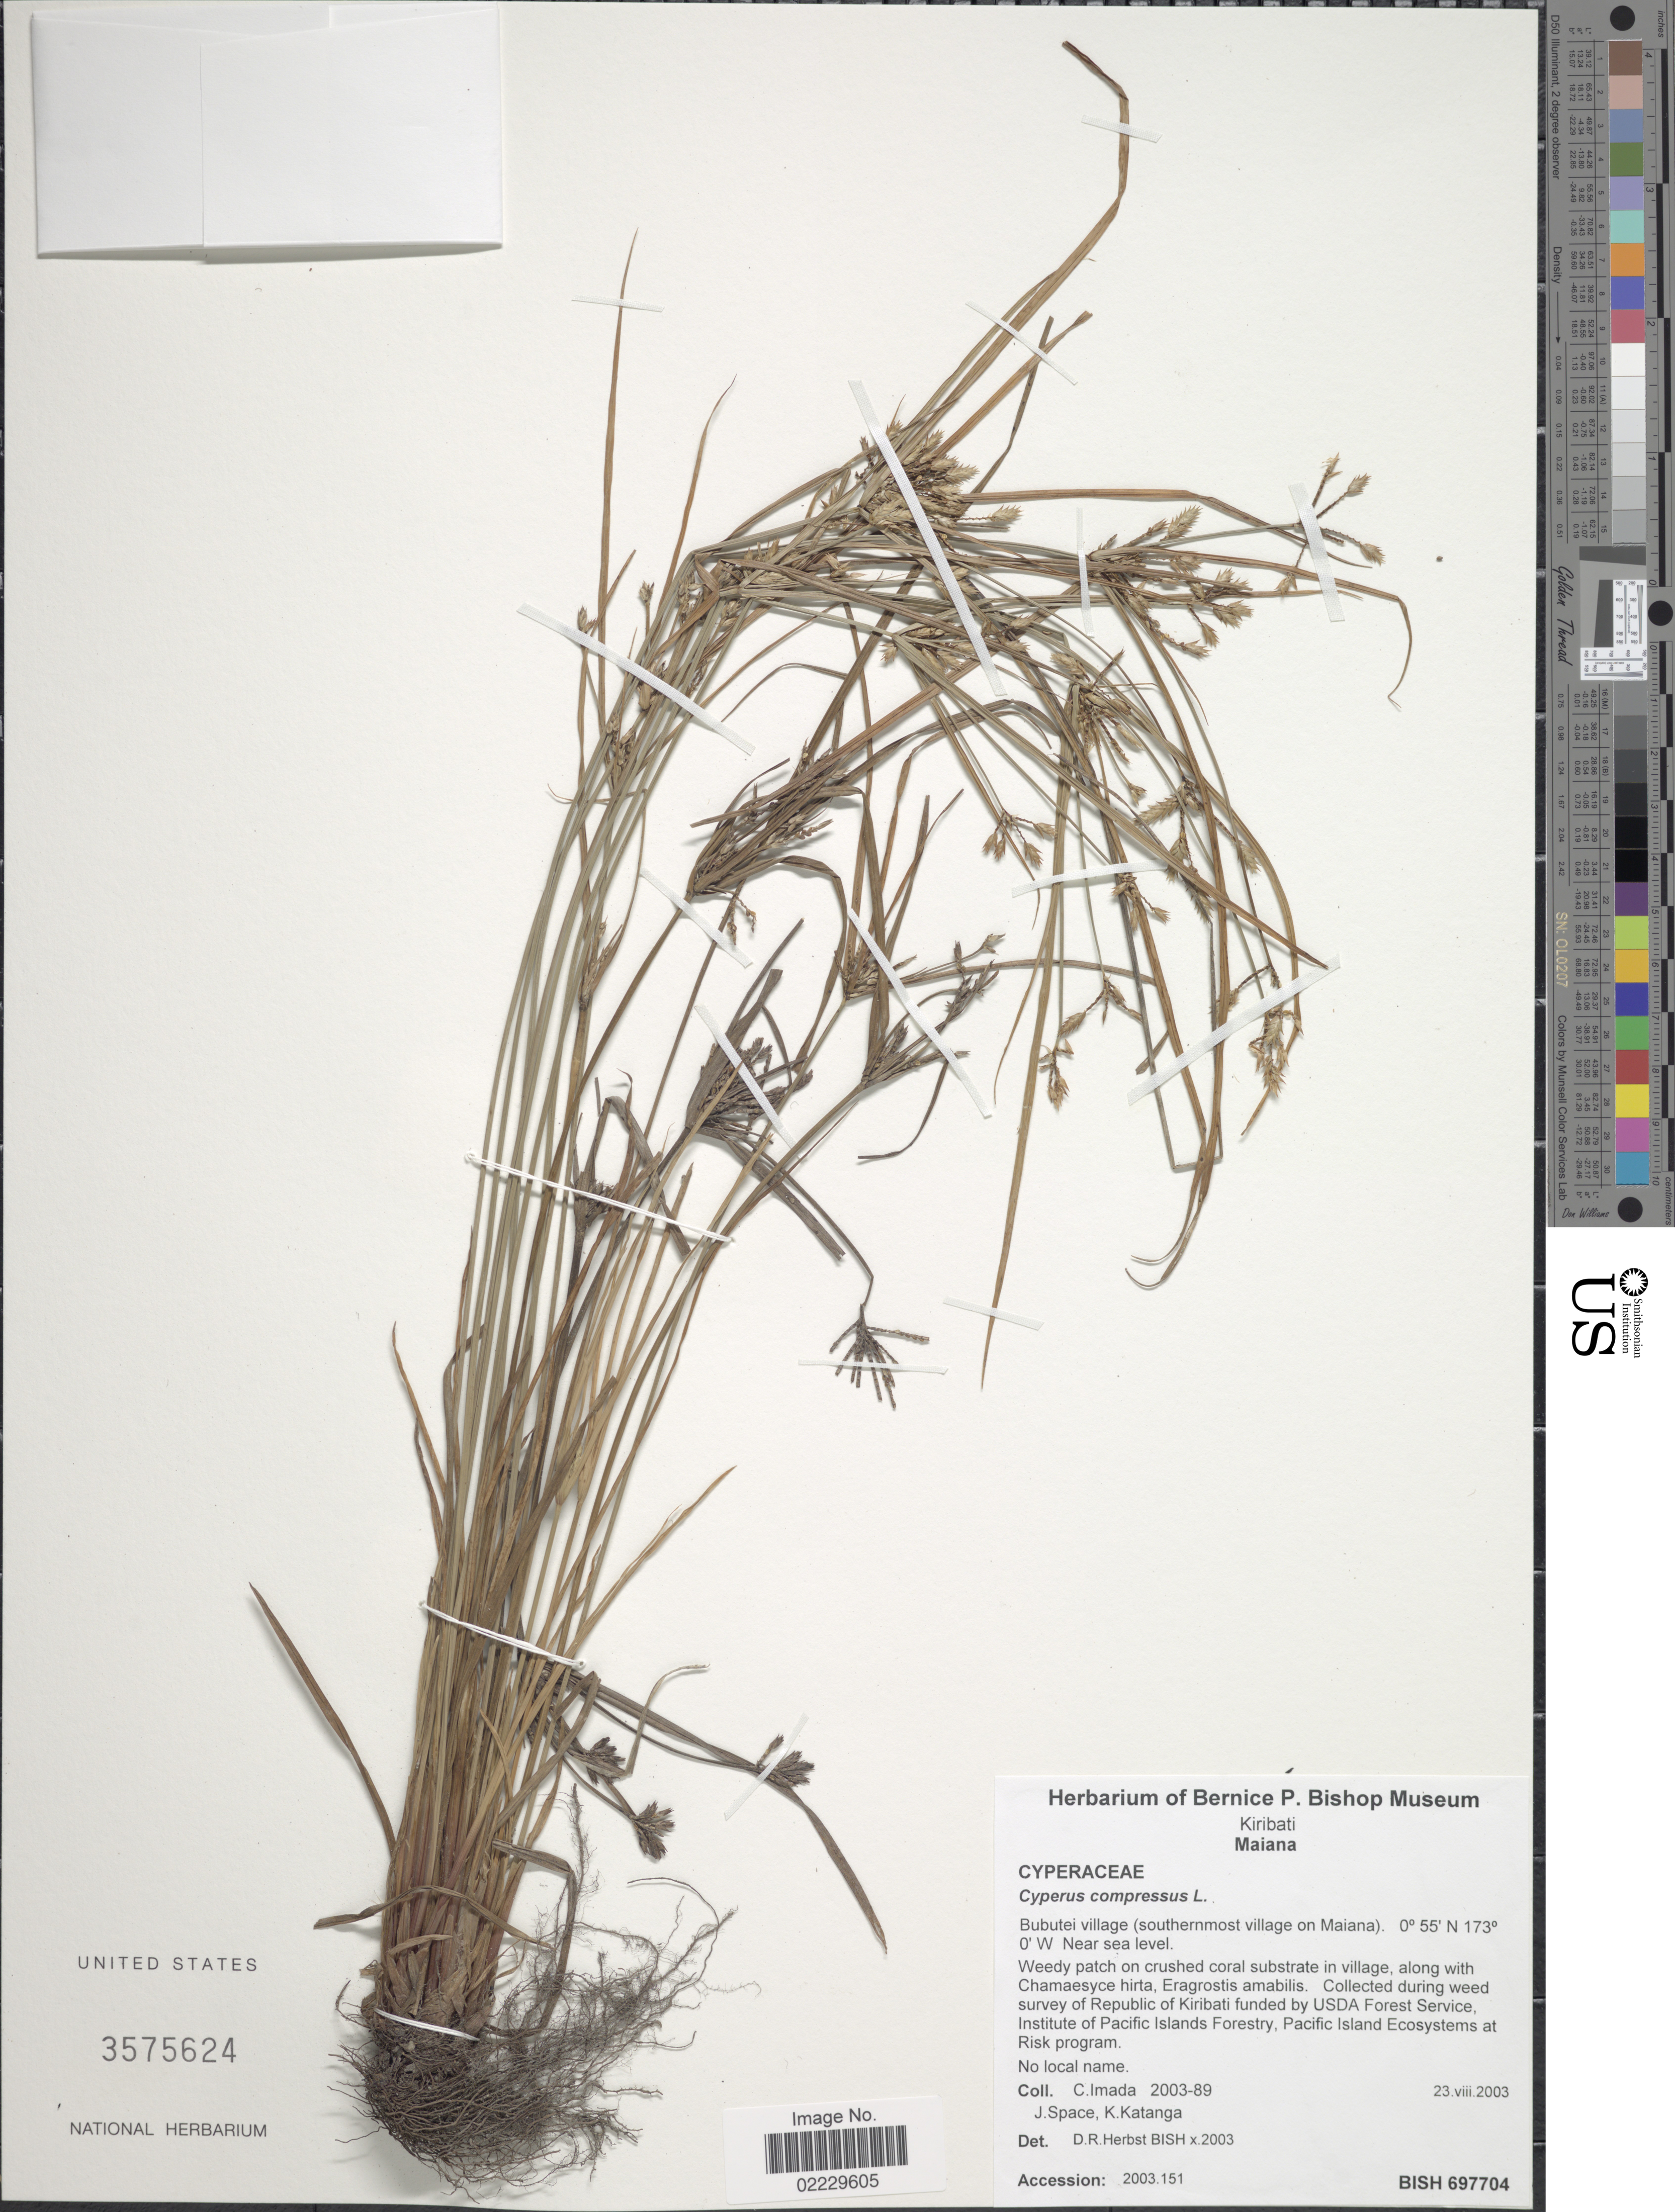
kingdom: Plantae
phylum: Tracheophyta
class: Liliopsida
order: Poales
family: Cyperaceae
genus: Cyperus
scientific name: Cyperus compressus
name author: L.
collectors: C. Imada, J. Space & K. Katanga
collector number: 2003-89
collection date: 2003-08-23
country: Kiribati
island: Maiana Atoll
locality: Bubutei village (southernmost village on Maiana)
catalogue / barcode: US 3575624